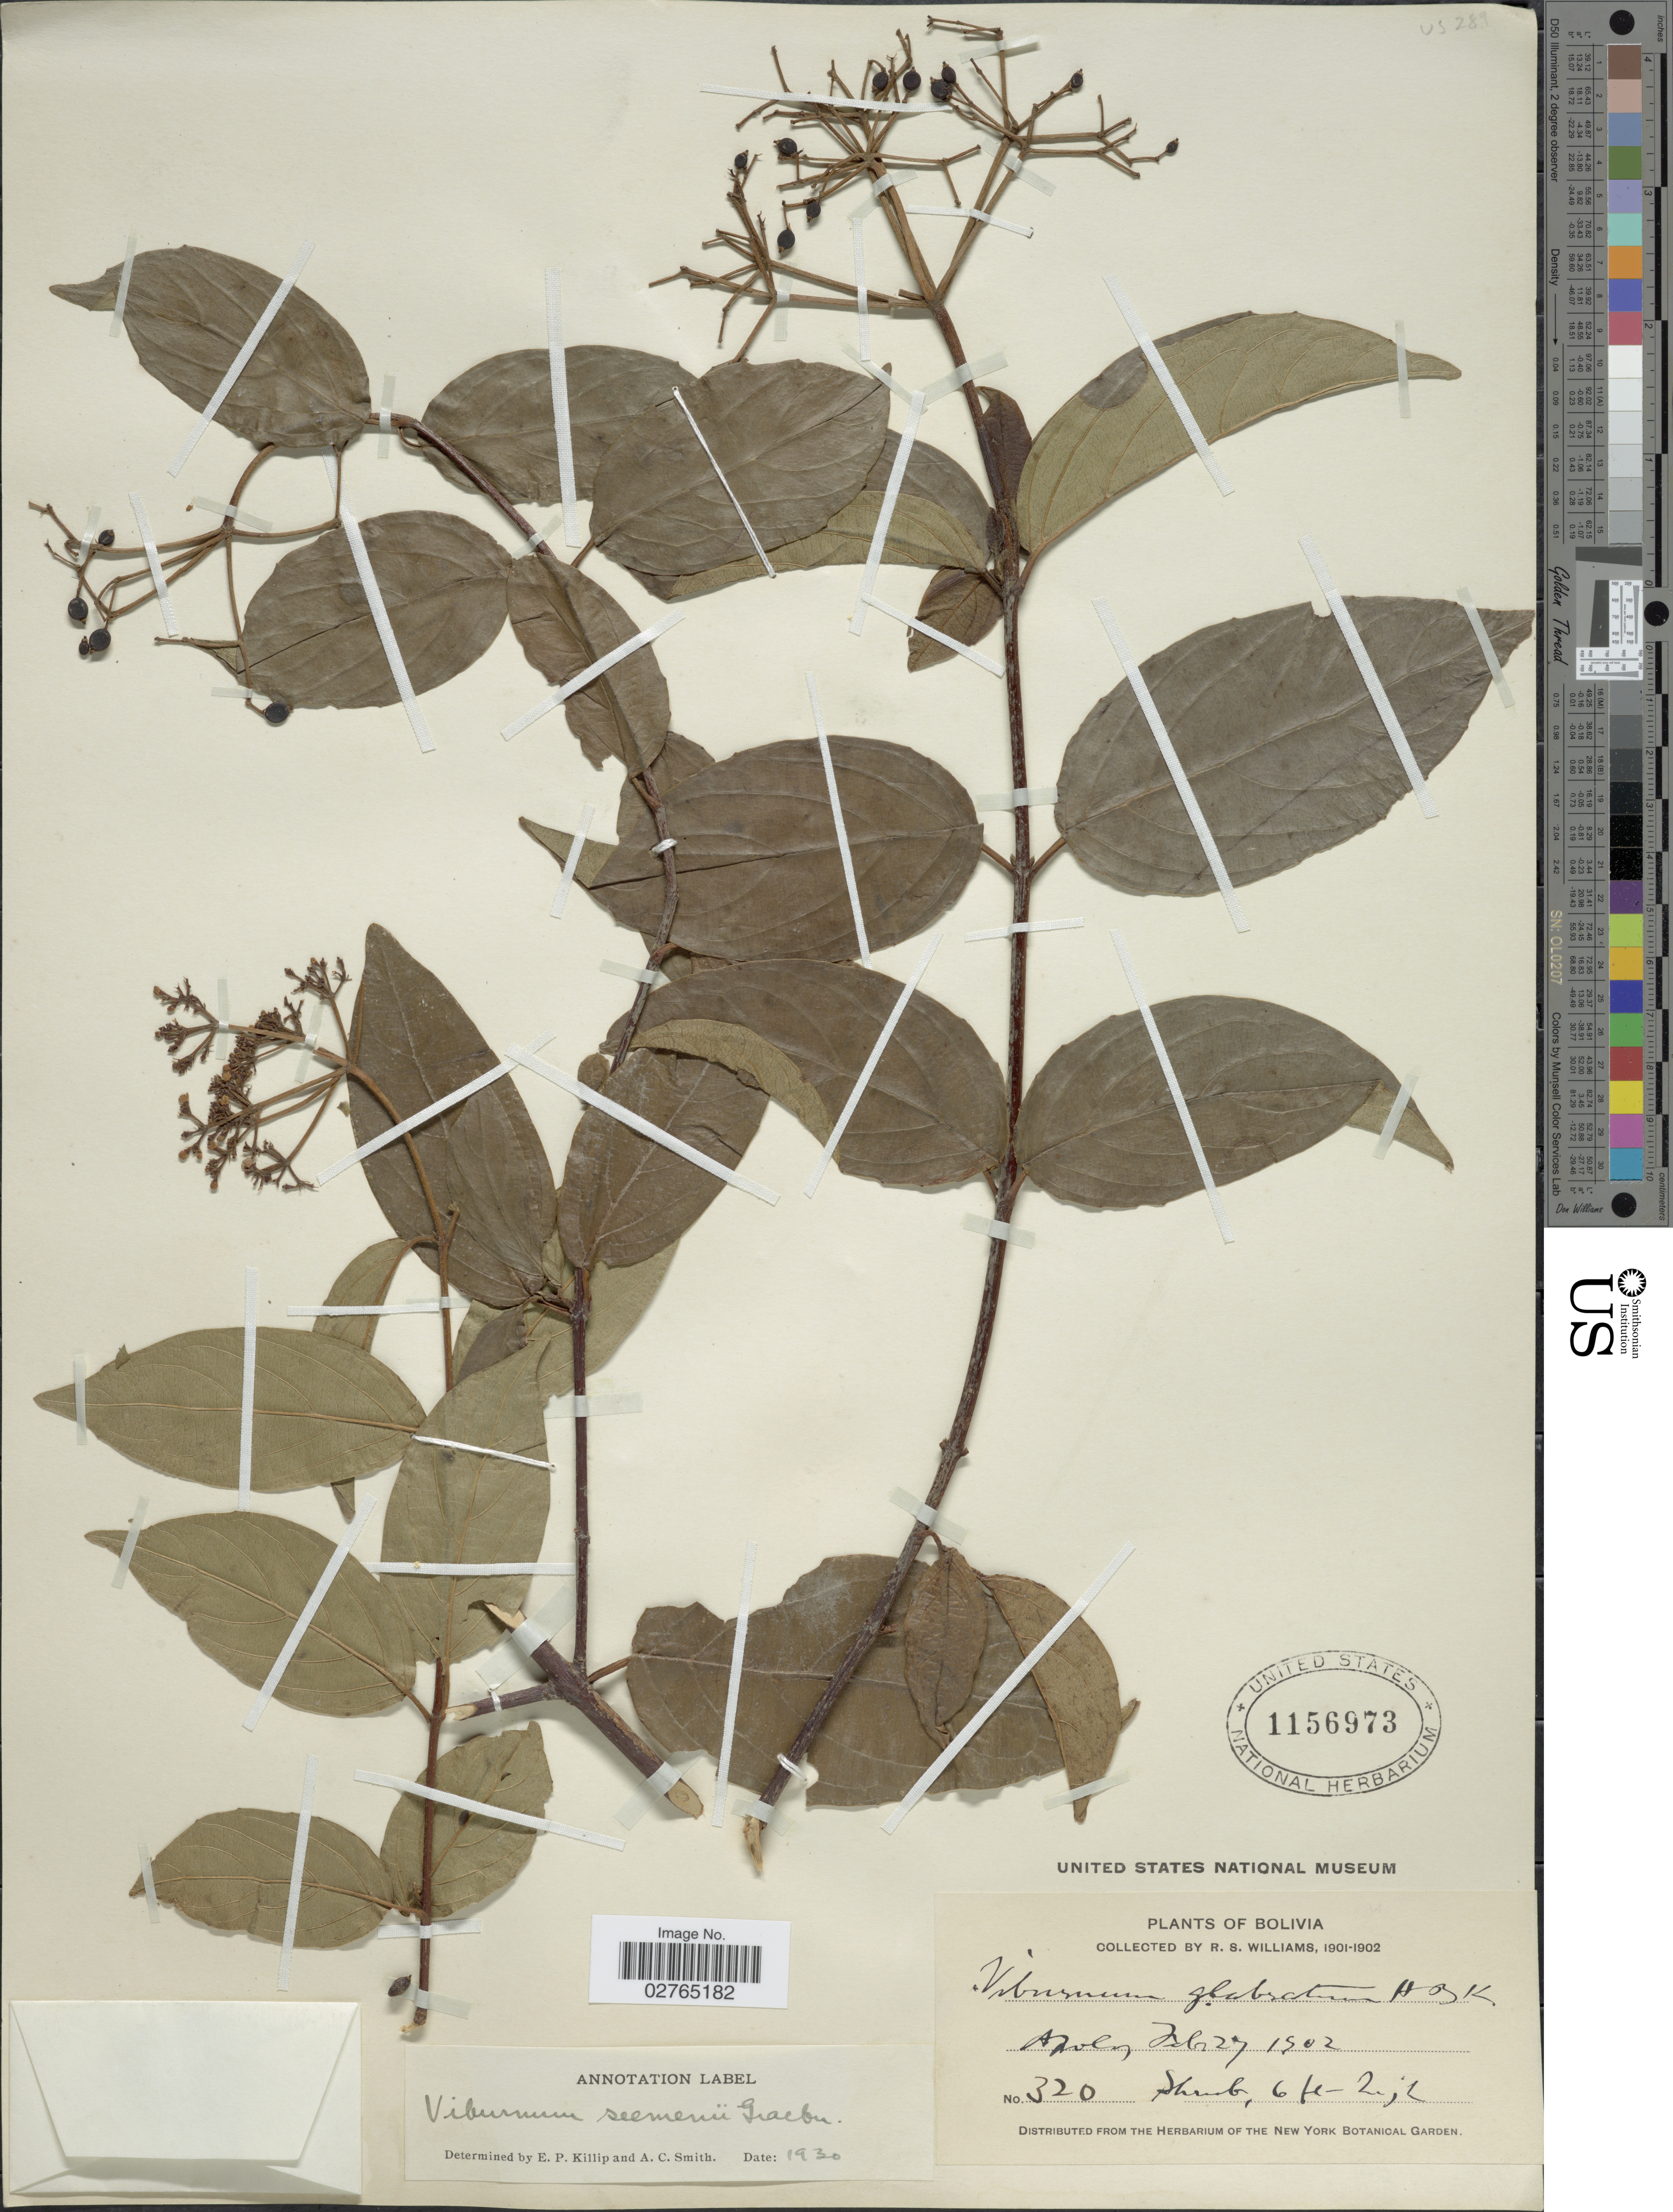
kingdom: Plantae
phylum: Tracheophyta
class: Magnoliopsida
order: Dipsacales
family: Viburnaceae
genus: Viburnum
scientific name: Viburnum seemenii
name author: Graebn. in Urb.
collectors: R. S. Williams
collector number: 320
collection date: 1902-02-27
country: Bolivia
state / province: La Paz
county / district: Franz Tamayo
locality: Apolo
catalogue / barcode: US 1156973